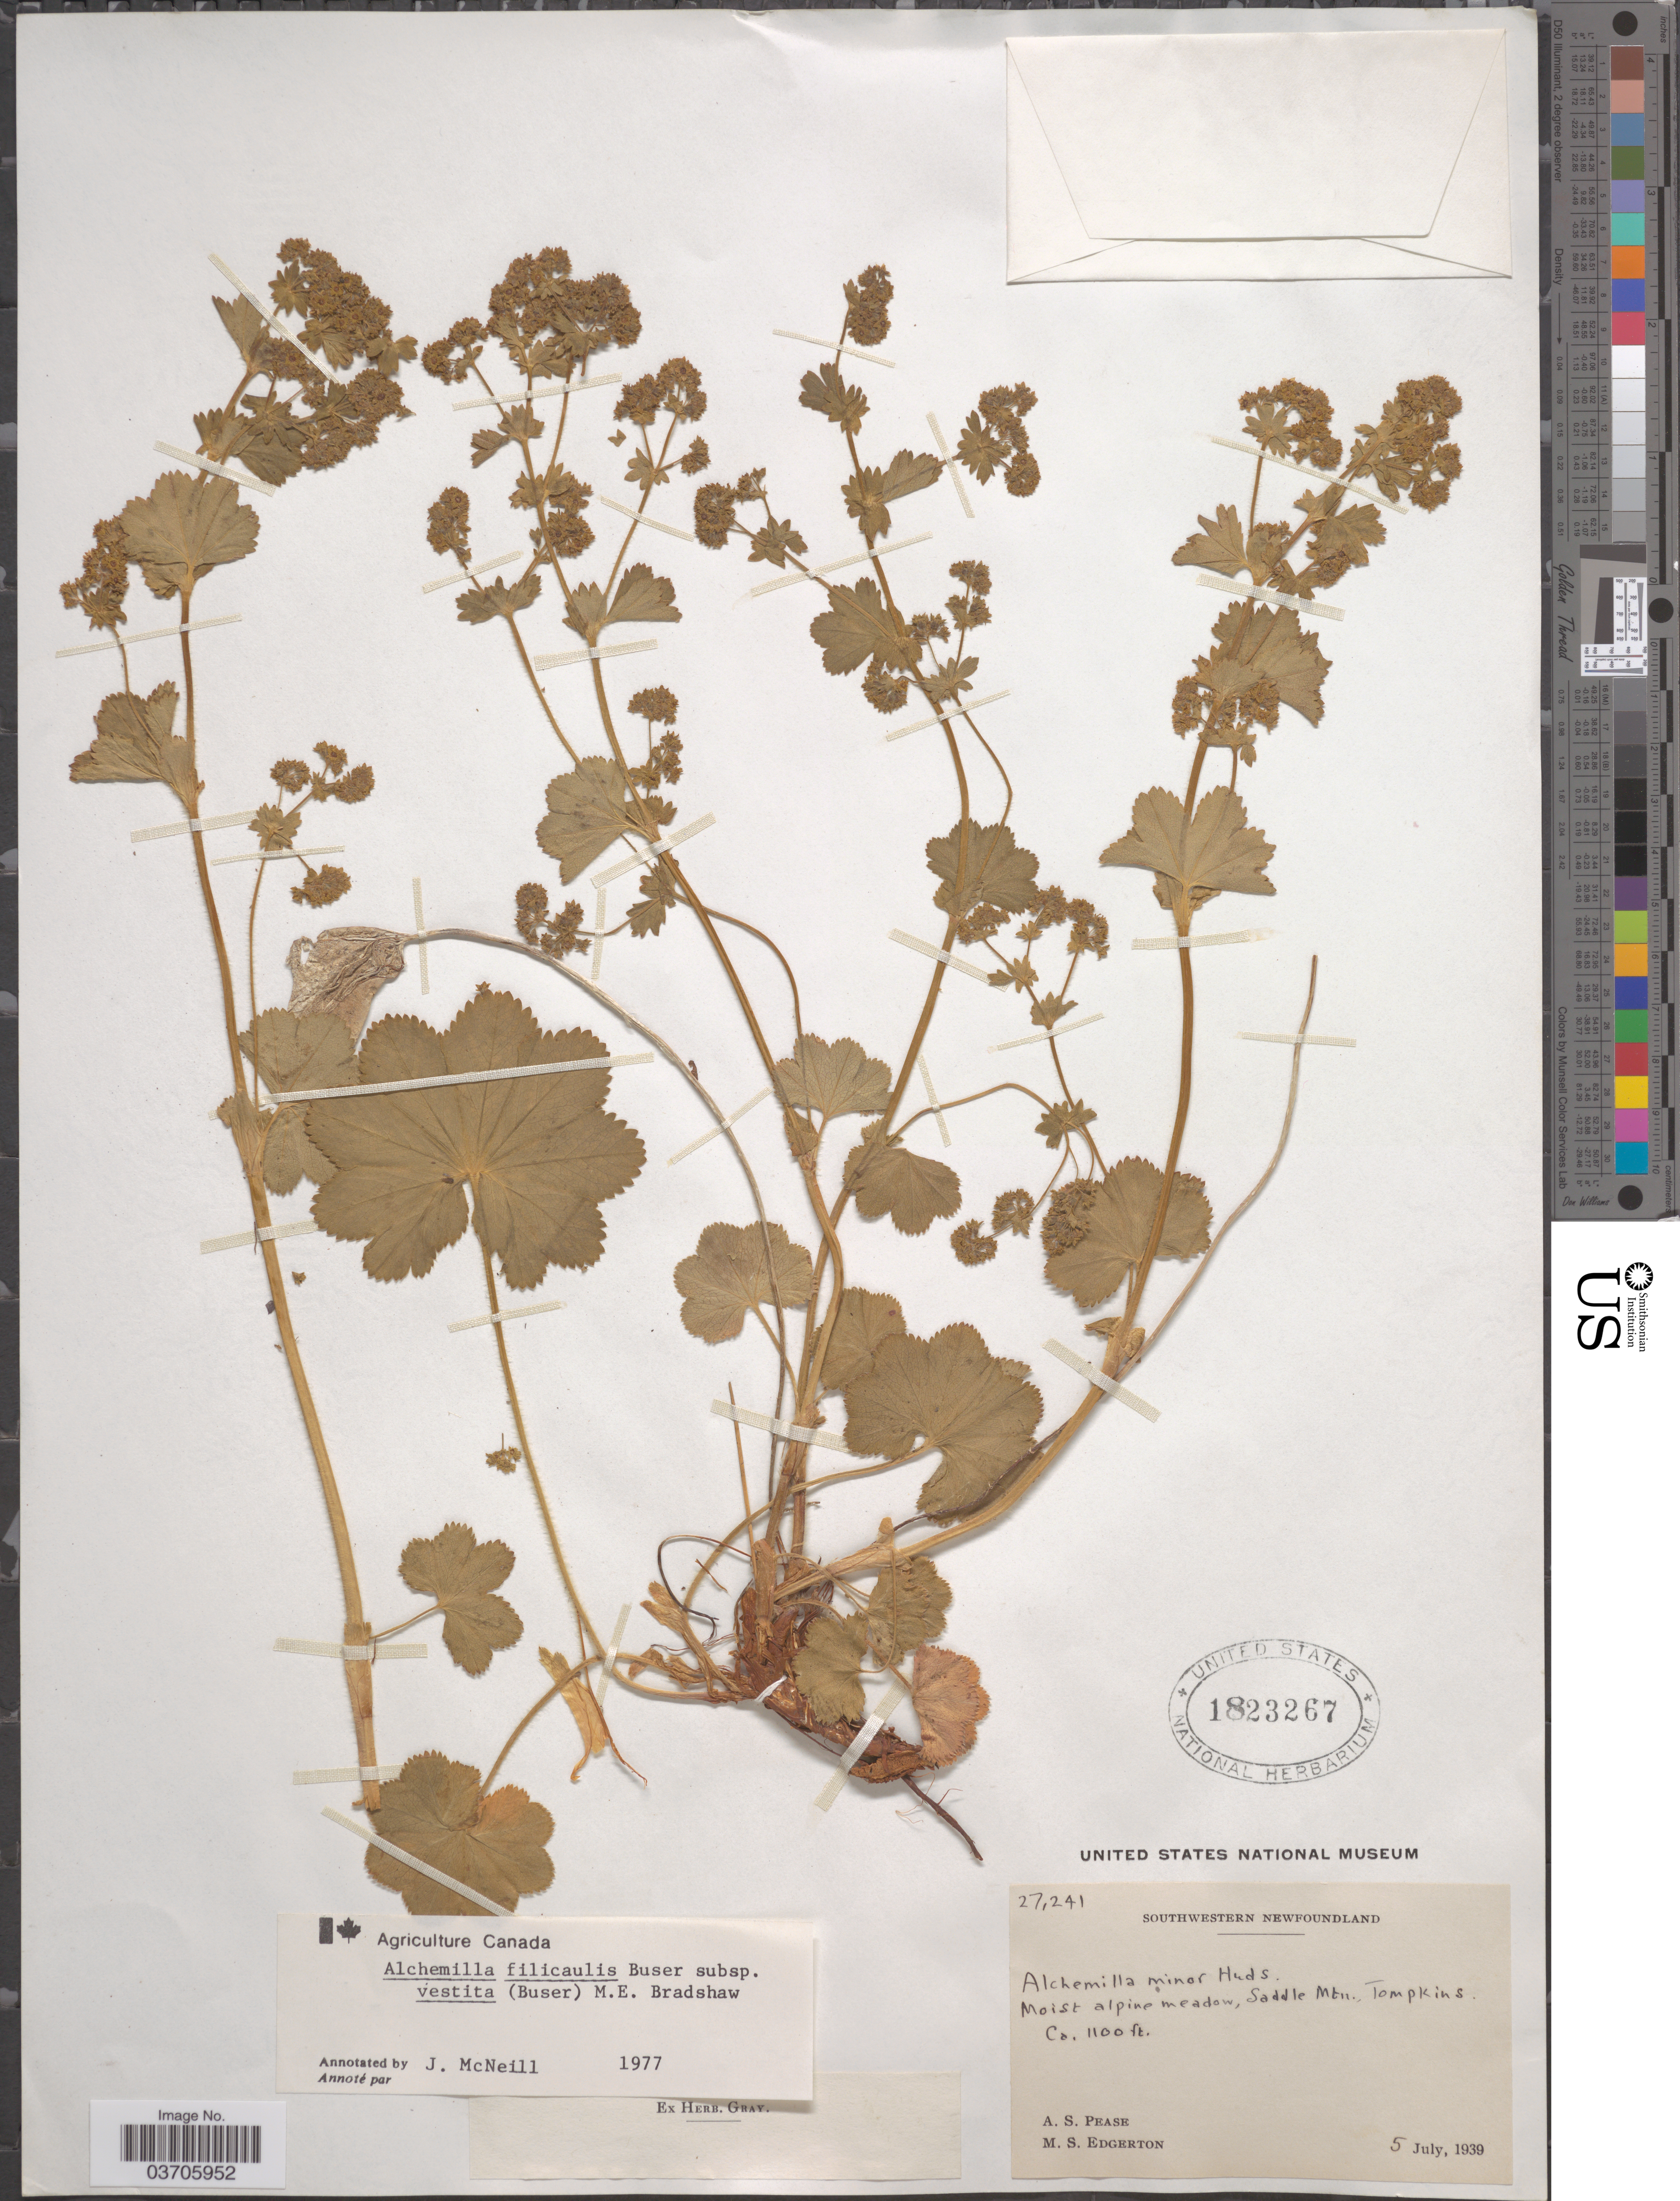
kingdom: Plantae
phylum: Tracheophyta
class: Magnoliopsida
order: Rosales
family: Rosaceae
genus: Alchemilla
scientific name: Alchemilla filicaulis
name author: Buser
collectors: A. S. Pease & M. Edgerton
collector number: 27241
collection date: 1939-07-05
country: Canada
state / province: Newfoundland and Labrador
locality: Southwestern Newfoundland. Saddle Mtn., Tompkins.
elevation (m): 335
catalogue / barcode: US 1823267